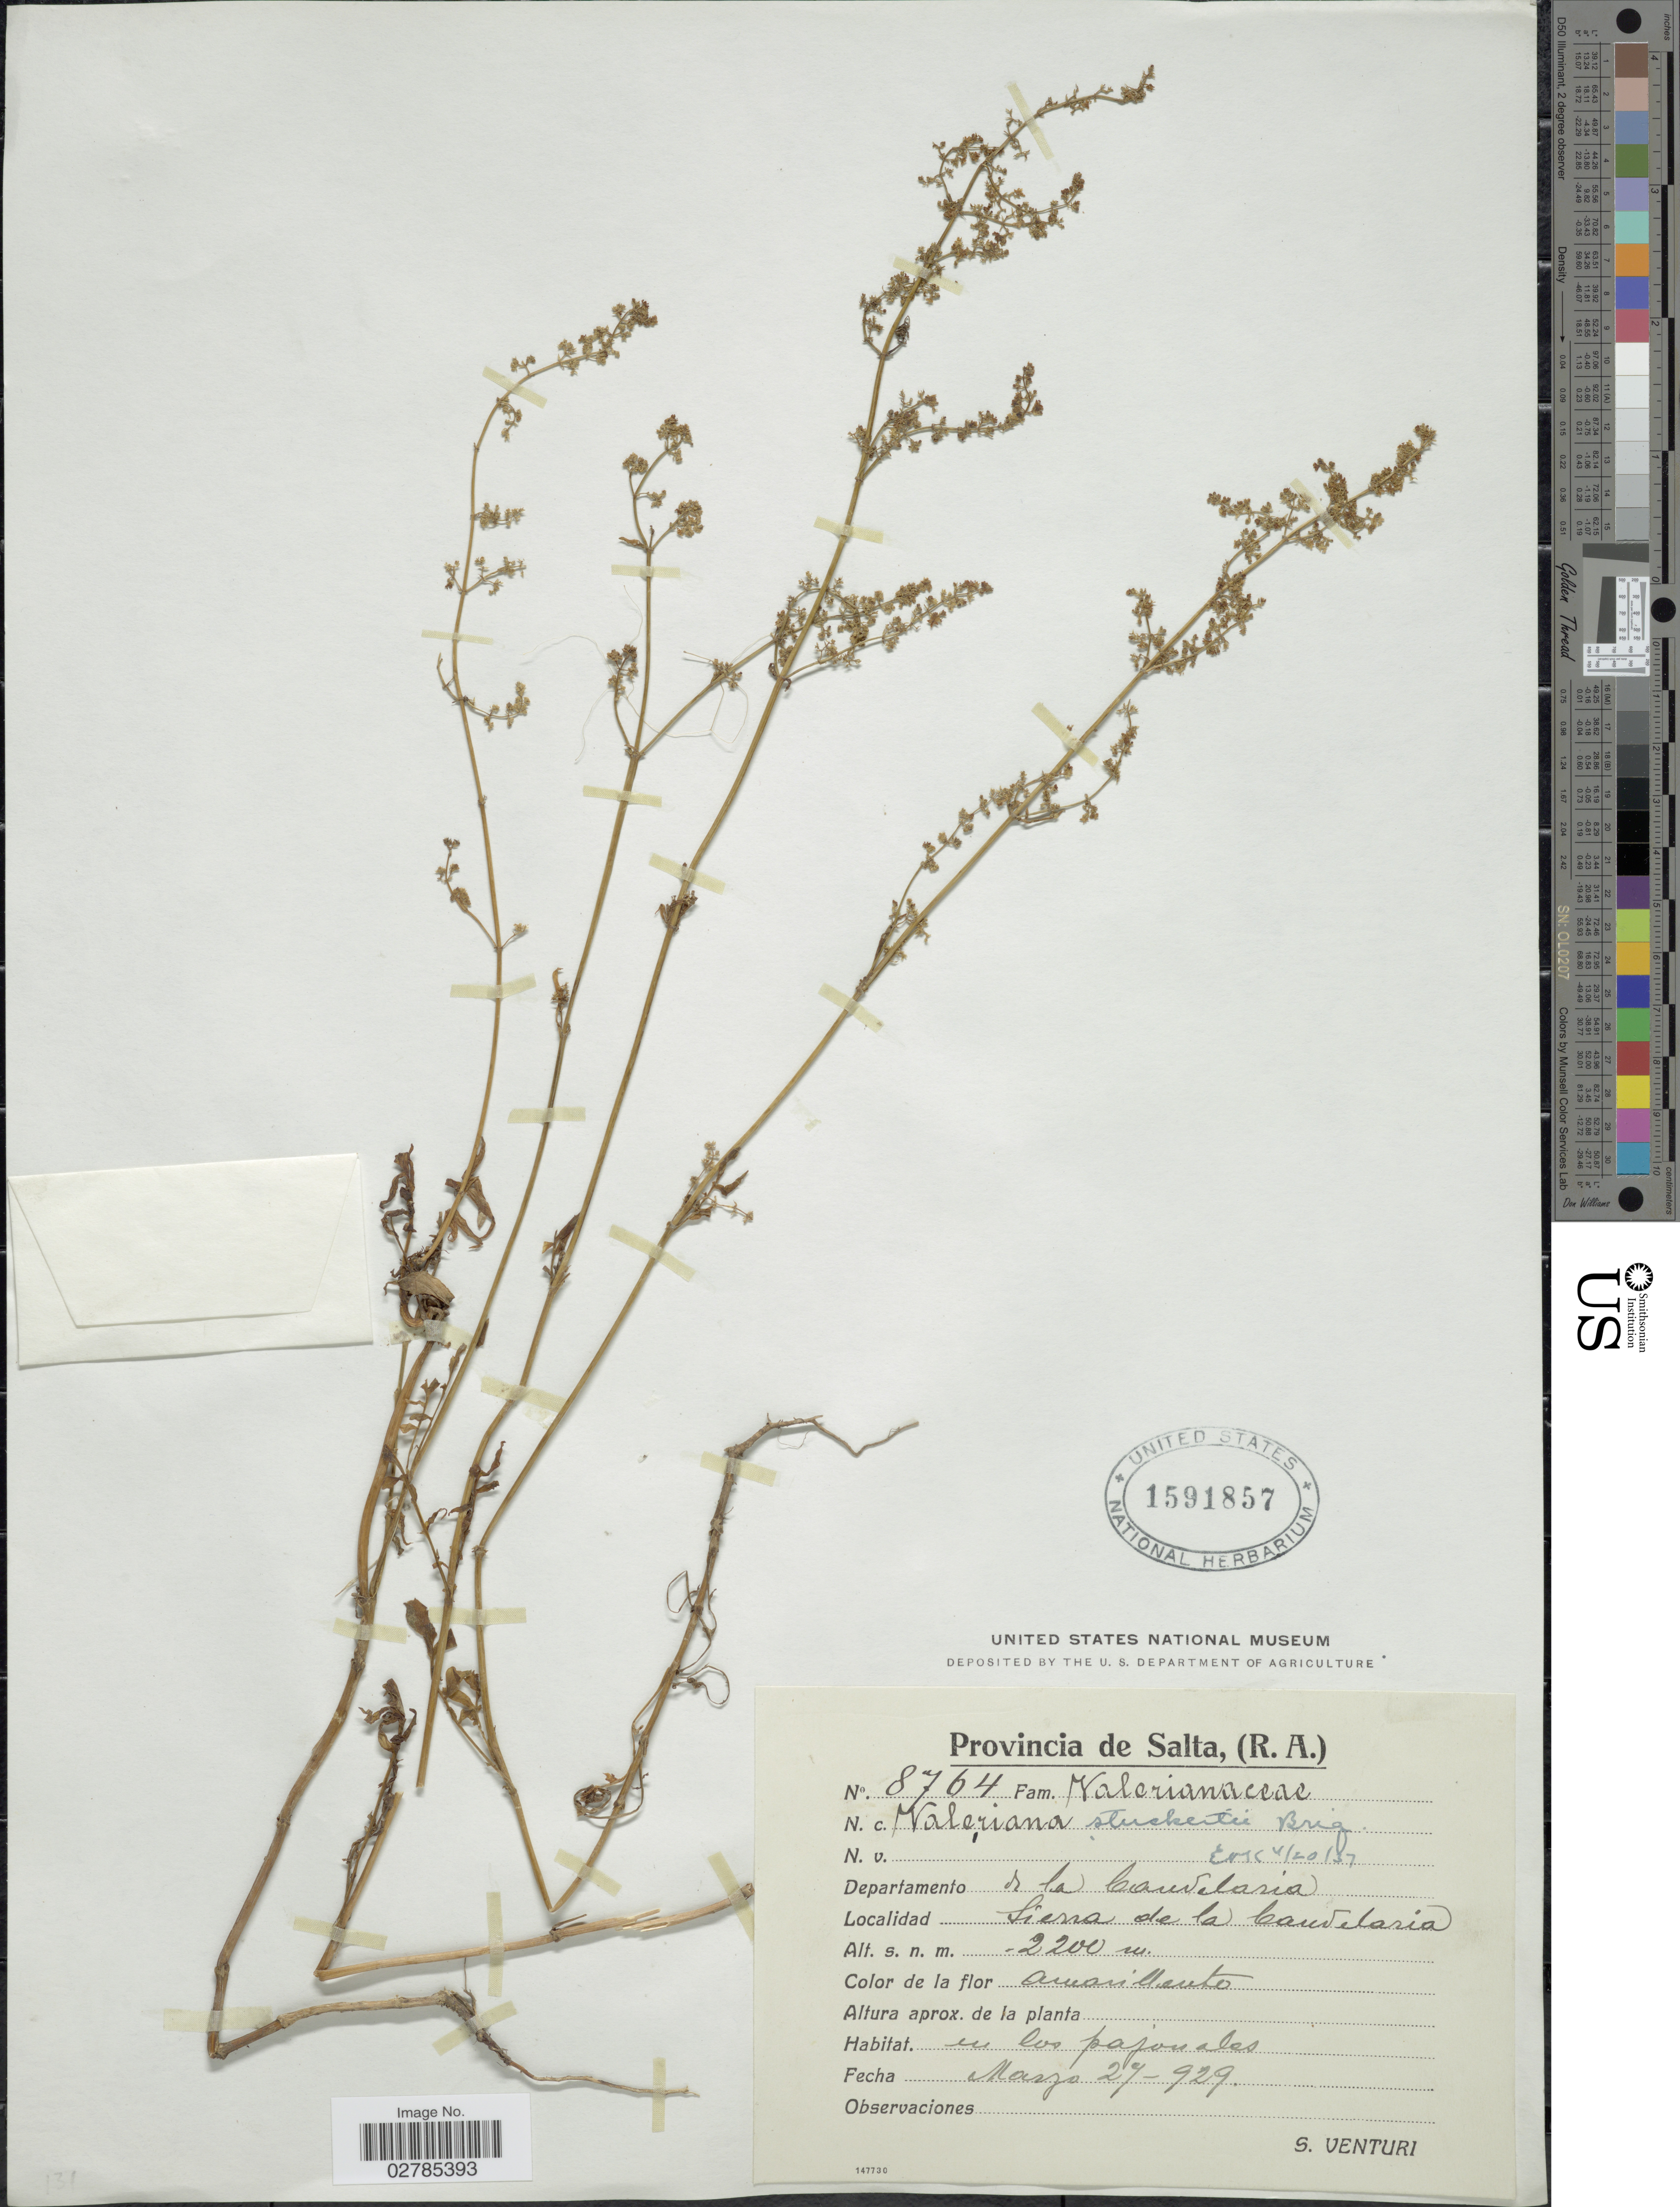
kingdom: Plantae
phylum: Tracheophyta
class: Magnoliopsida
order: Dipsacales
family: Caprifoliaceae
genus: Valeriana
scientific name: Valeriana stuckertii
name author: Briq.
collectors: S. Venturi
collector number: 8764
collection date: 1929-05-27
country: Argentina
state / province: Salta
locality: (R.A.). Departamento de la Candelaria. Sierra de la Candelaria.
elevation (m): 2200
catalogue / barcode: US 1591857